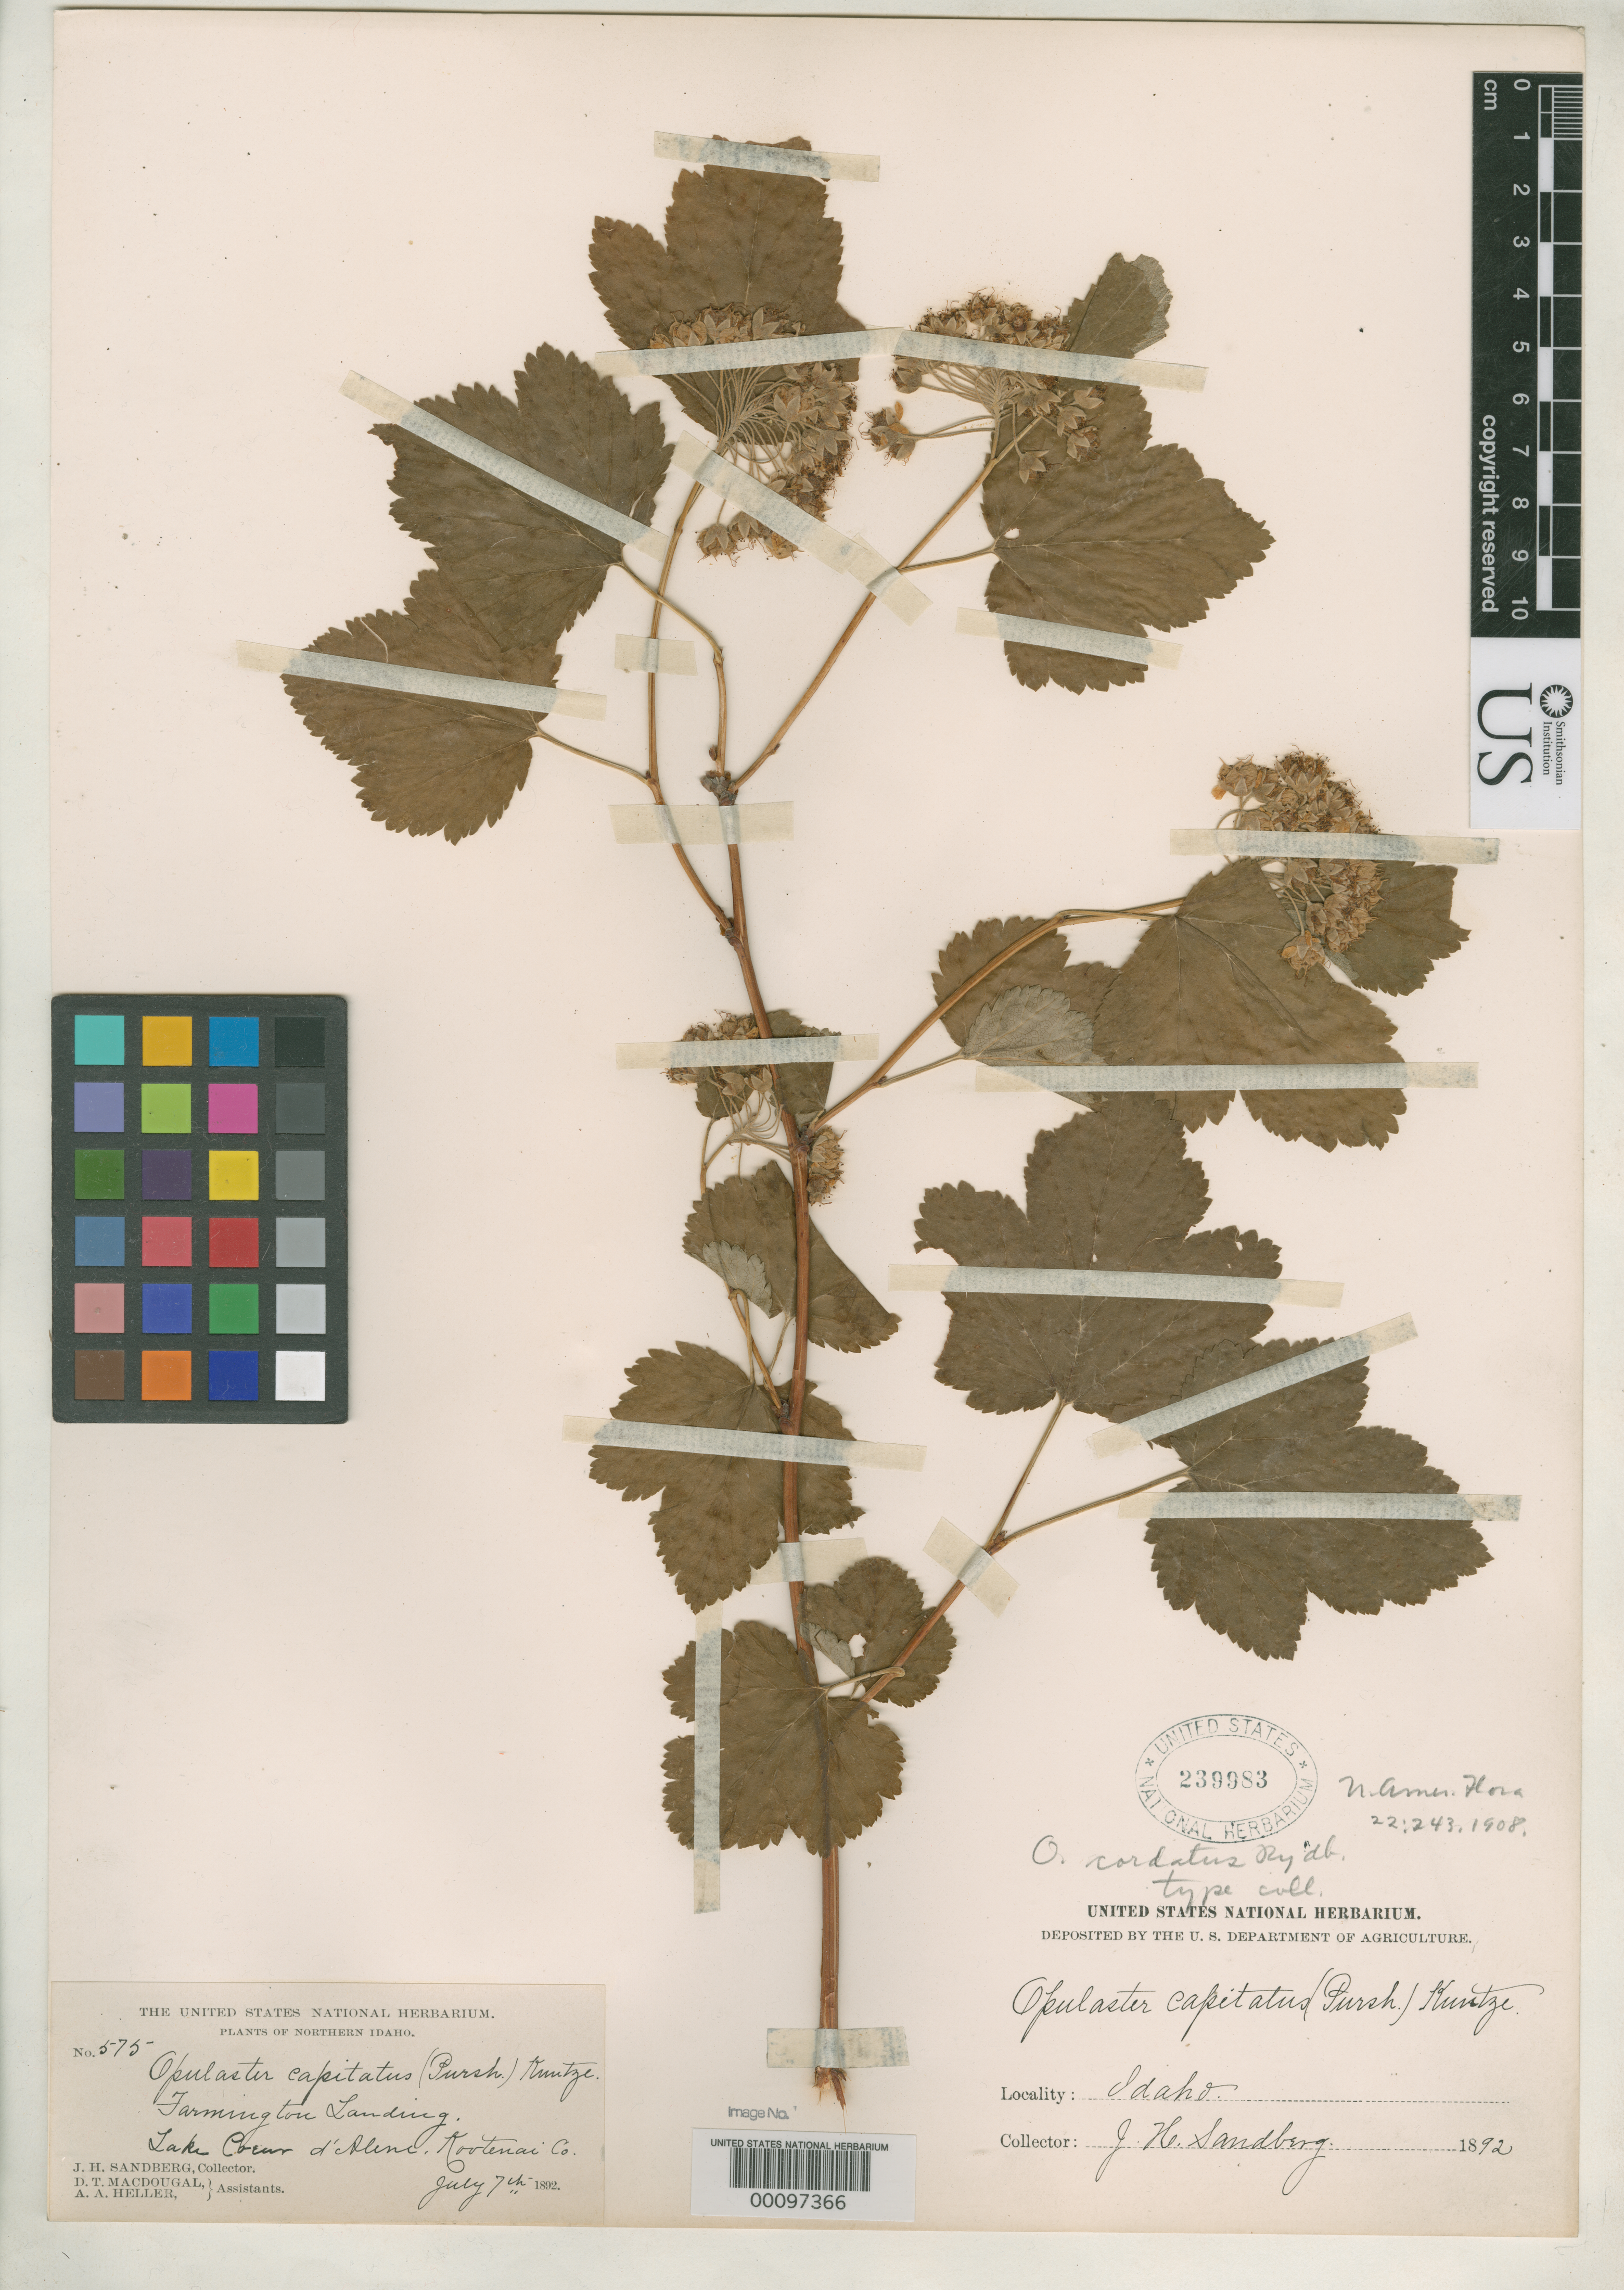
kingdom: Plantae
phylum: Tracheophyta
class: Magnoliopsida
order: Rosales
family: Rosaceae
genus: Opulaster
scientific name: Opulaster cordatus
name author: Rydb.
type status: Isotype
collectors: J. H. Sandberg, D. T. MacDougal & A. A. Heller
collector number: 575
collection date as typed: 07 Jul 1892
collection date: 1892-07-07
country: United States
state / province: Idaho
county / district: Kootenai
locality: Farmington Landing.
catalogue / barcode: US 239983